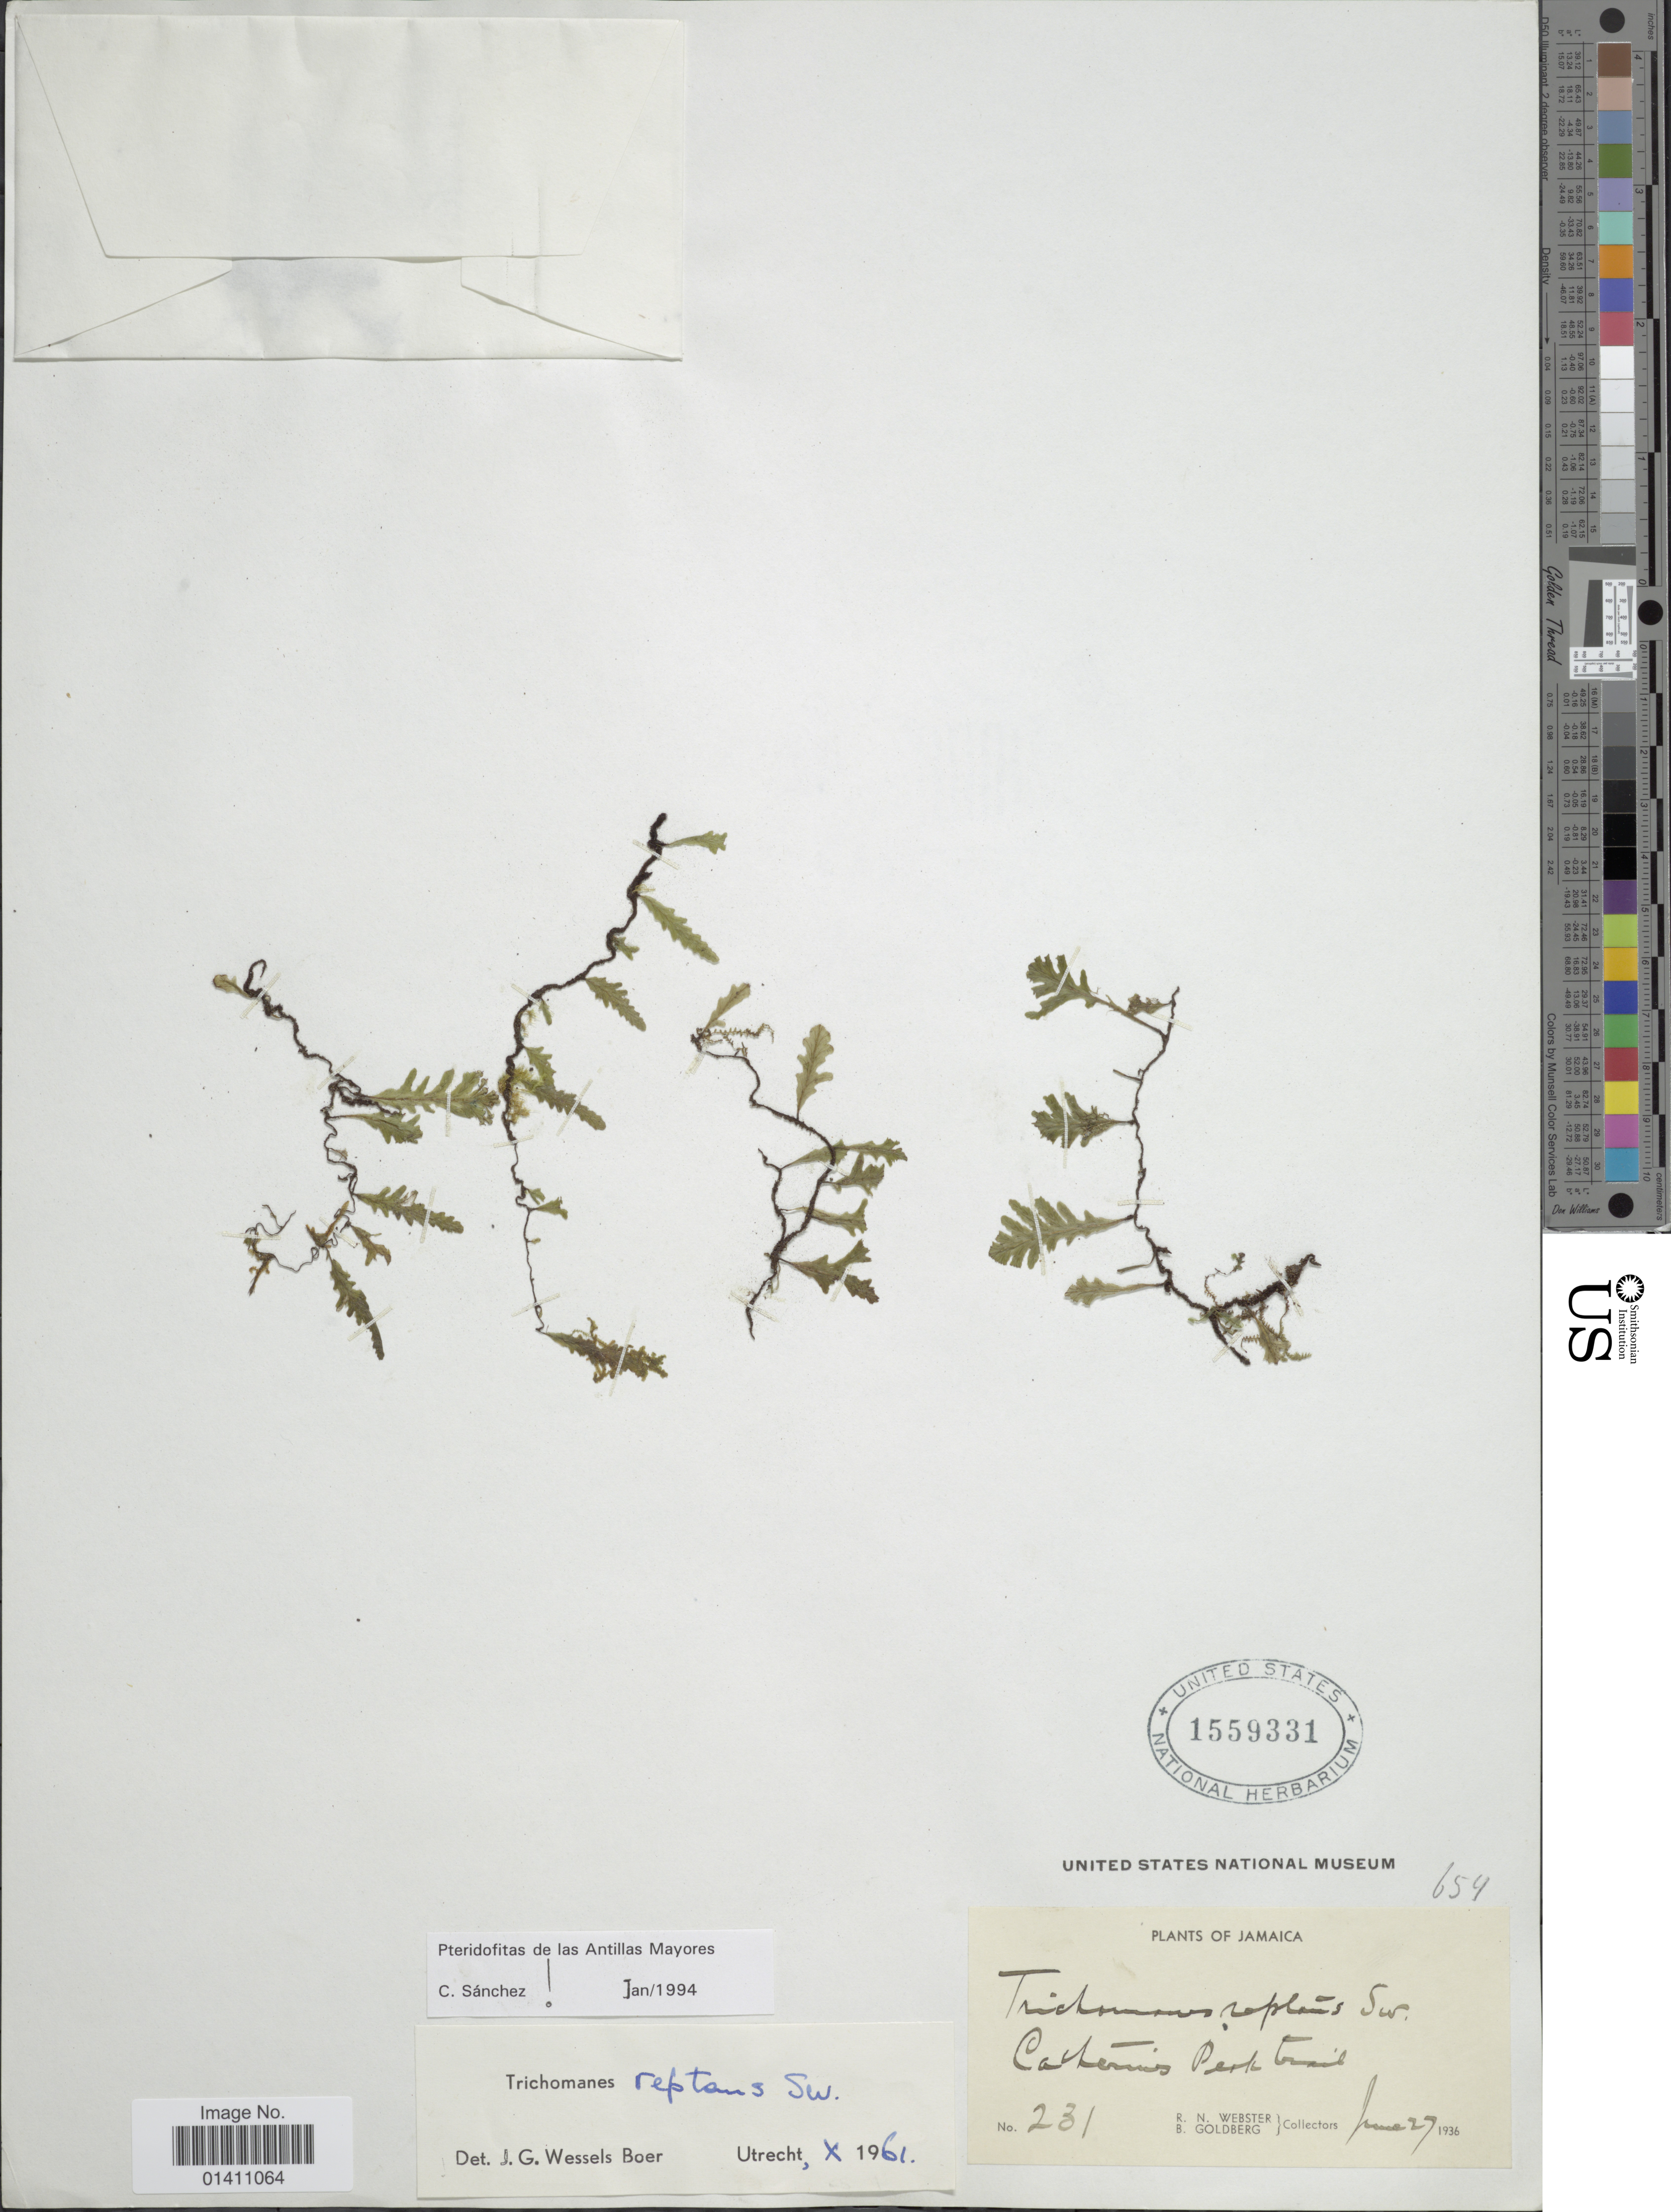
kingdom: Plantae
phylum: Tracheophyta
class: Polypodiopsida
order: Hymenophyllales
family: Hymenophyllaceae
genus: Didymoglossum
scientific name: Didymoglossum reptans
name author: (Sw.) C. Presl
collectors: R. N. Webster & B. Goldberg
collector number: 231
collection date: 1936-06-27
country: Jamaica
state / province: Saint Catherine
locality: Catherines Peak trail.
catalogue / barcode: US 1559331